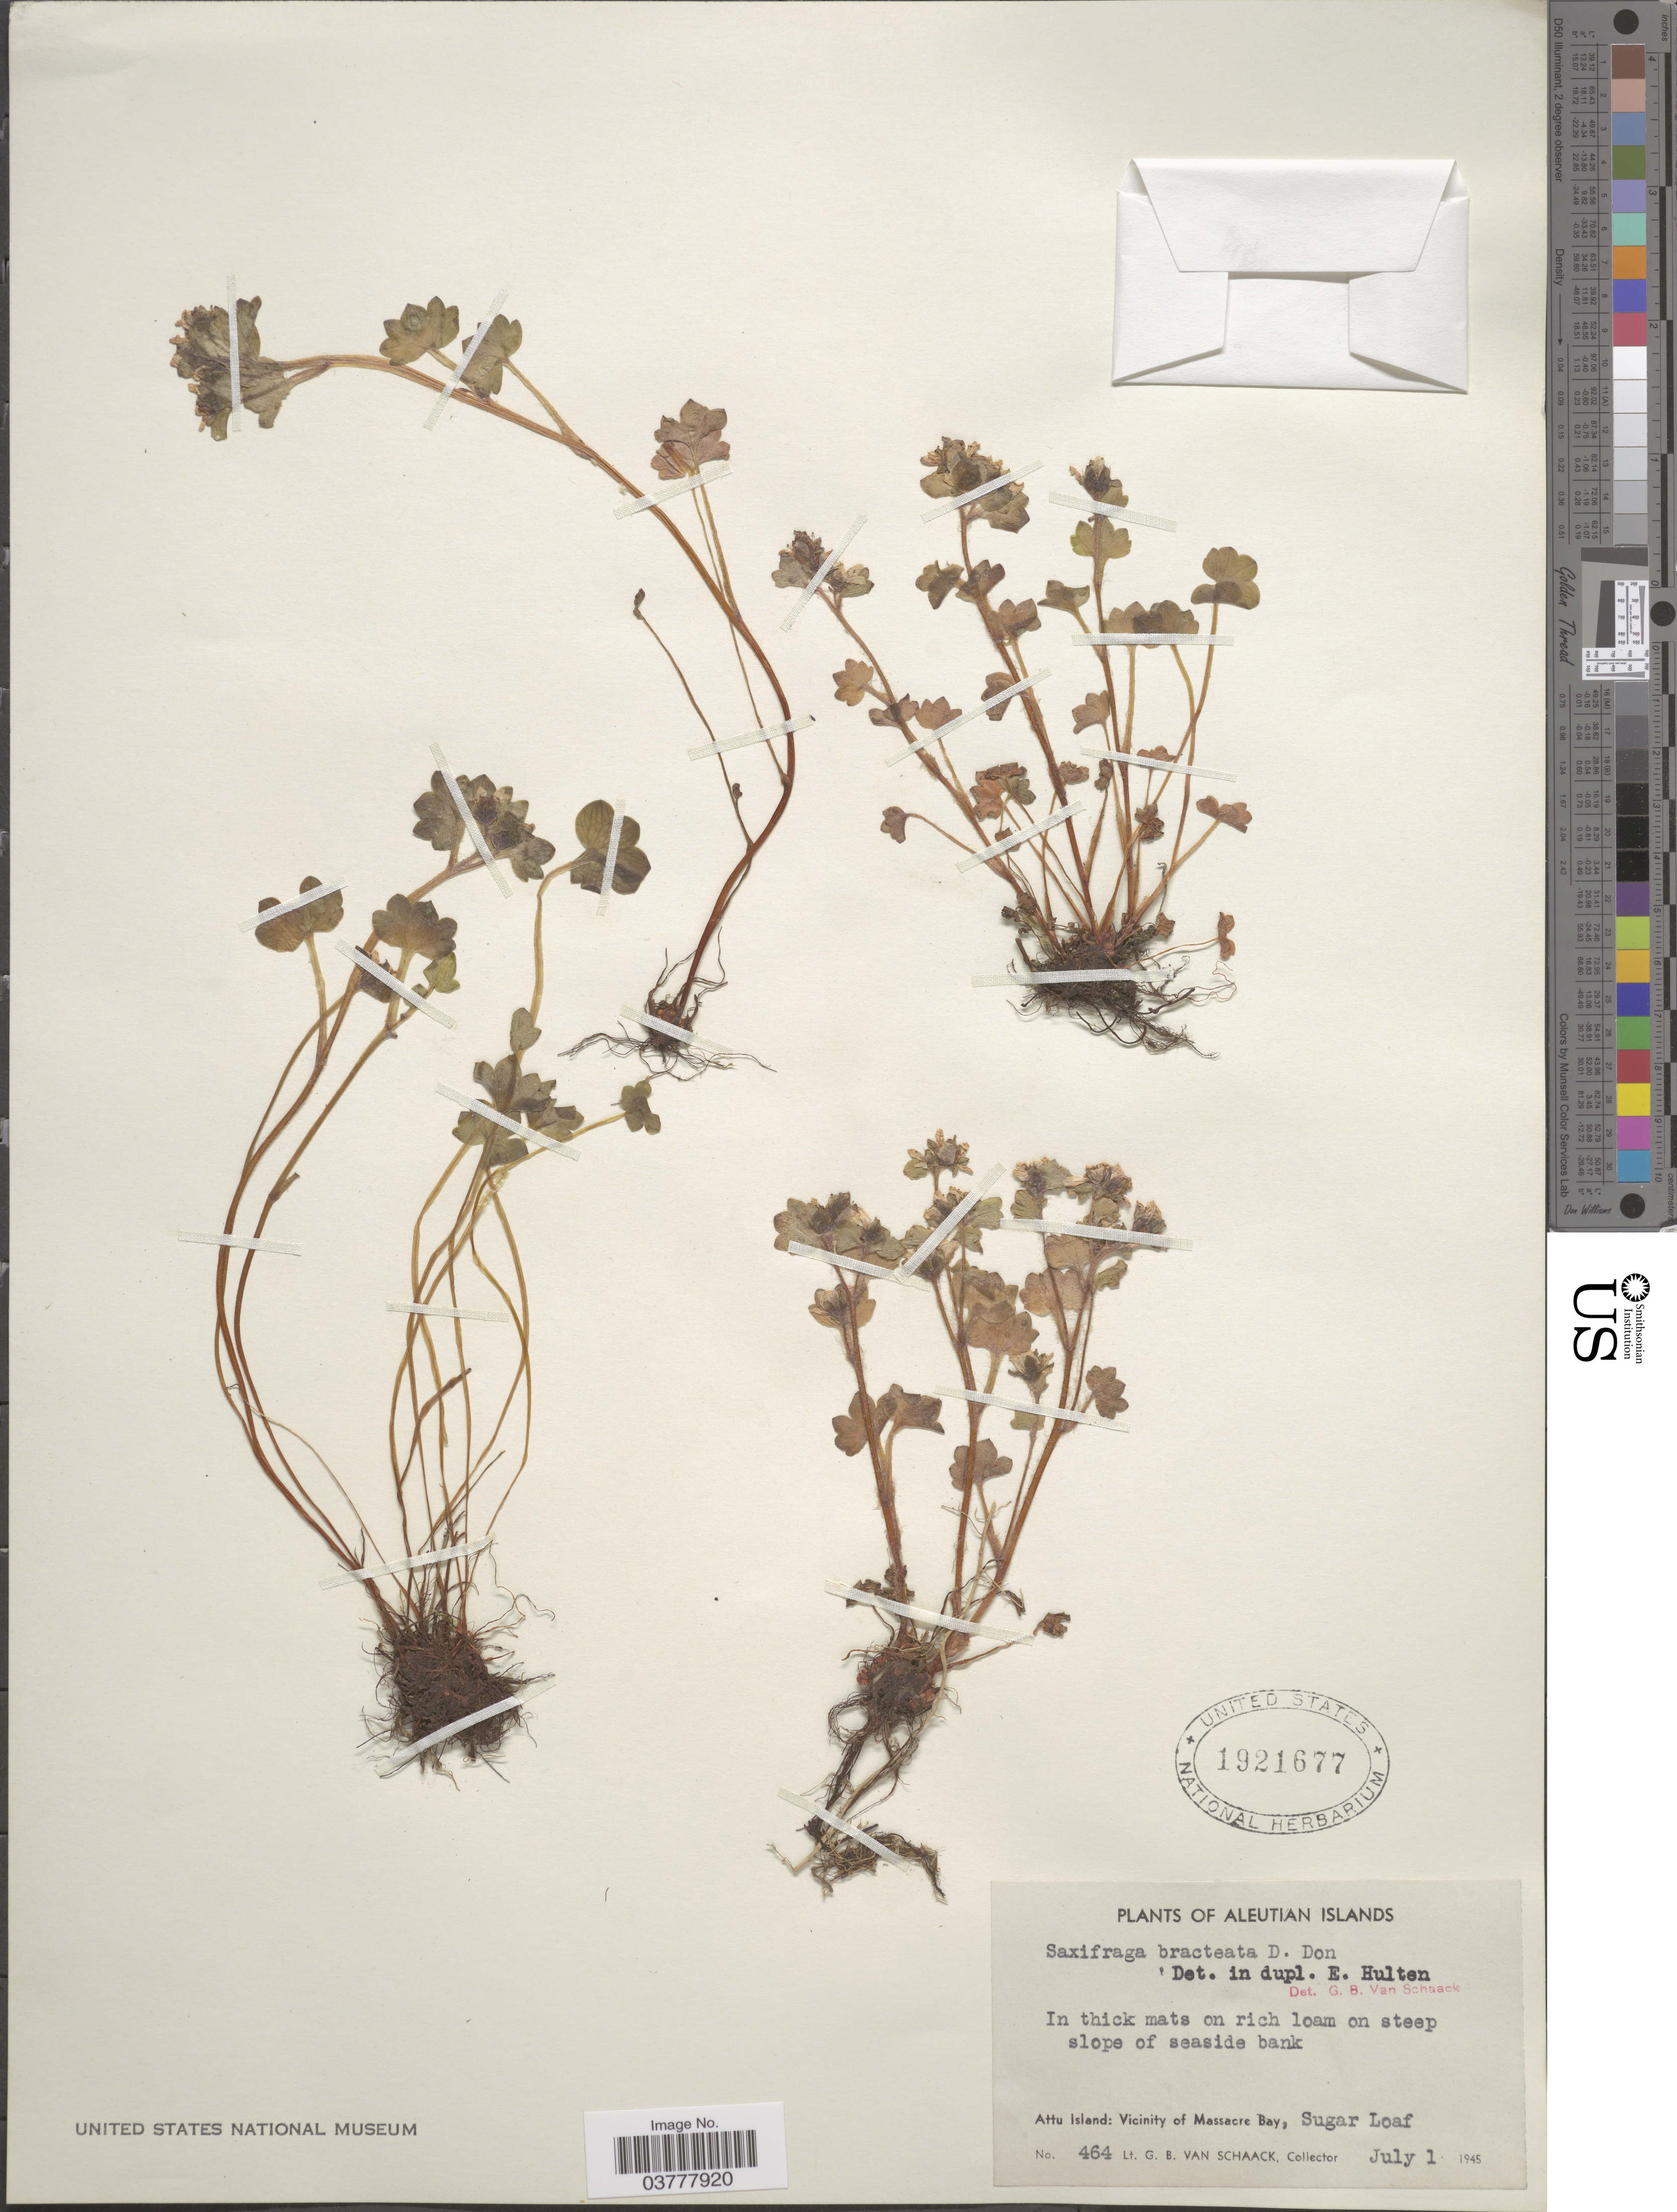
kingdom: Plantae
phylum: Tracheophyta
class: Magnoliopsida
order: Saxifragales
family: Saxifragaceae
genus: Saxifraga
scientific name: Saxifraga bracteata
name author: D. Don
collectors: G. Van Schaack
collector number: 464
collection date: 1945-07-01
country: United States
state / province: Alaska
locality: Aleutian Islands. On steep slope of seaside bank. Attu Island: Vicinity of Massacre Bay, Sugar Loaf.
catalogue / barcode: US 1921677